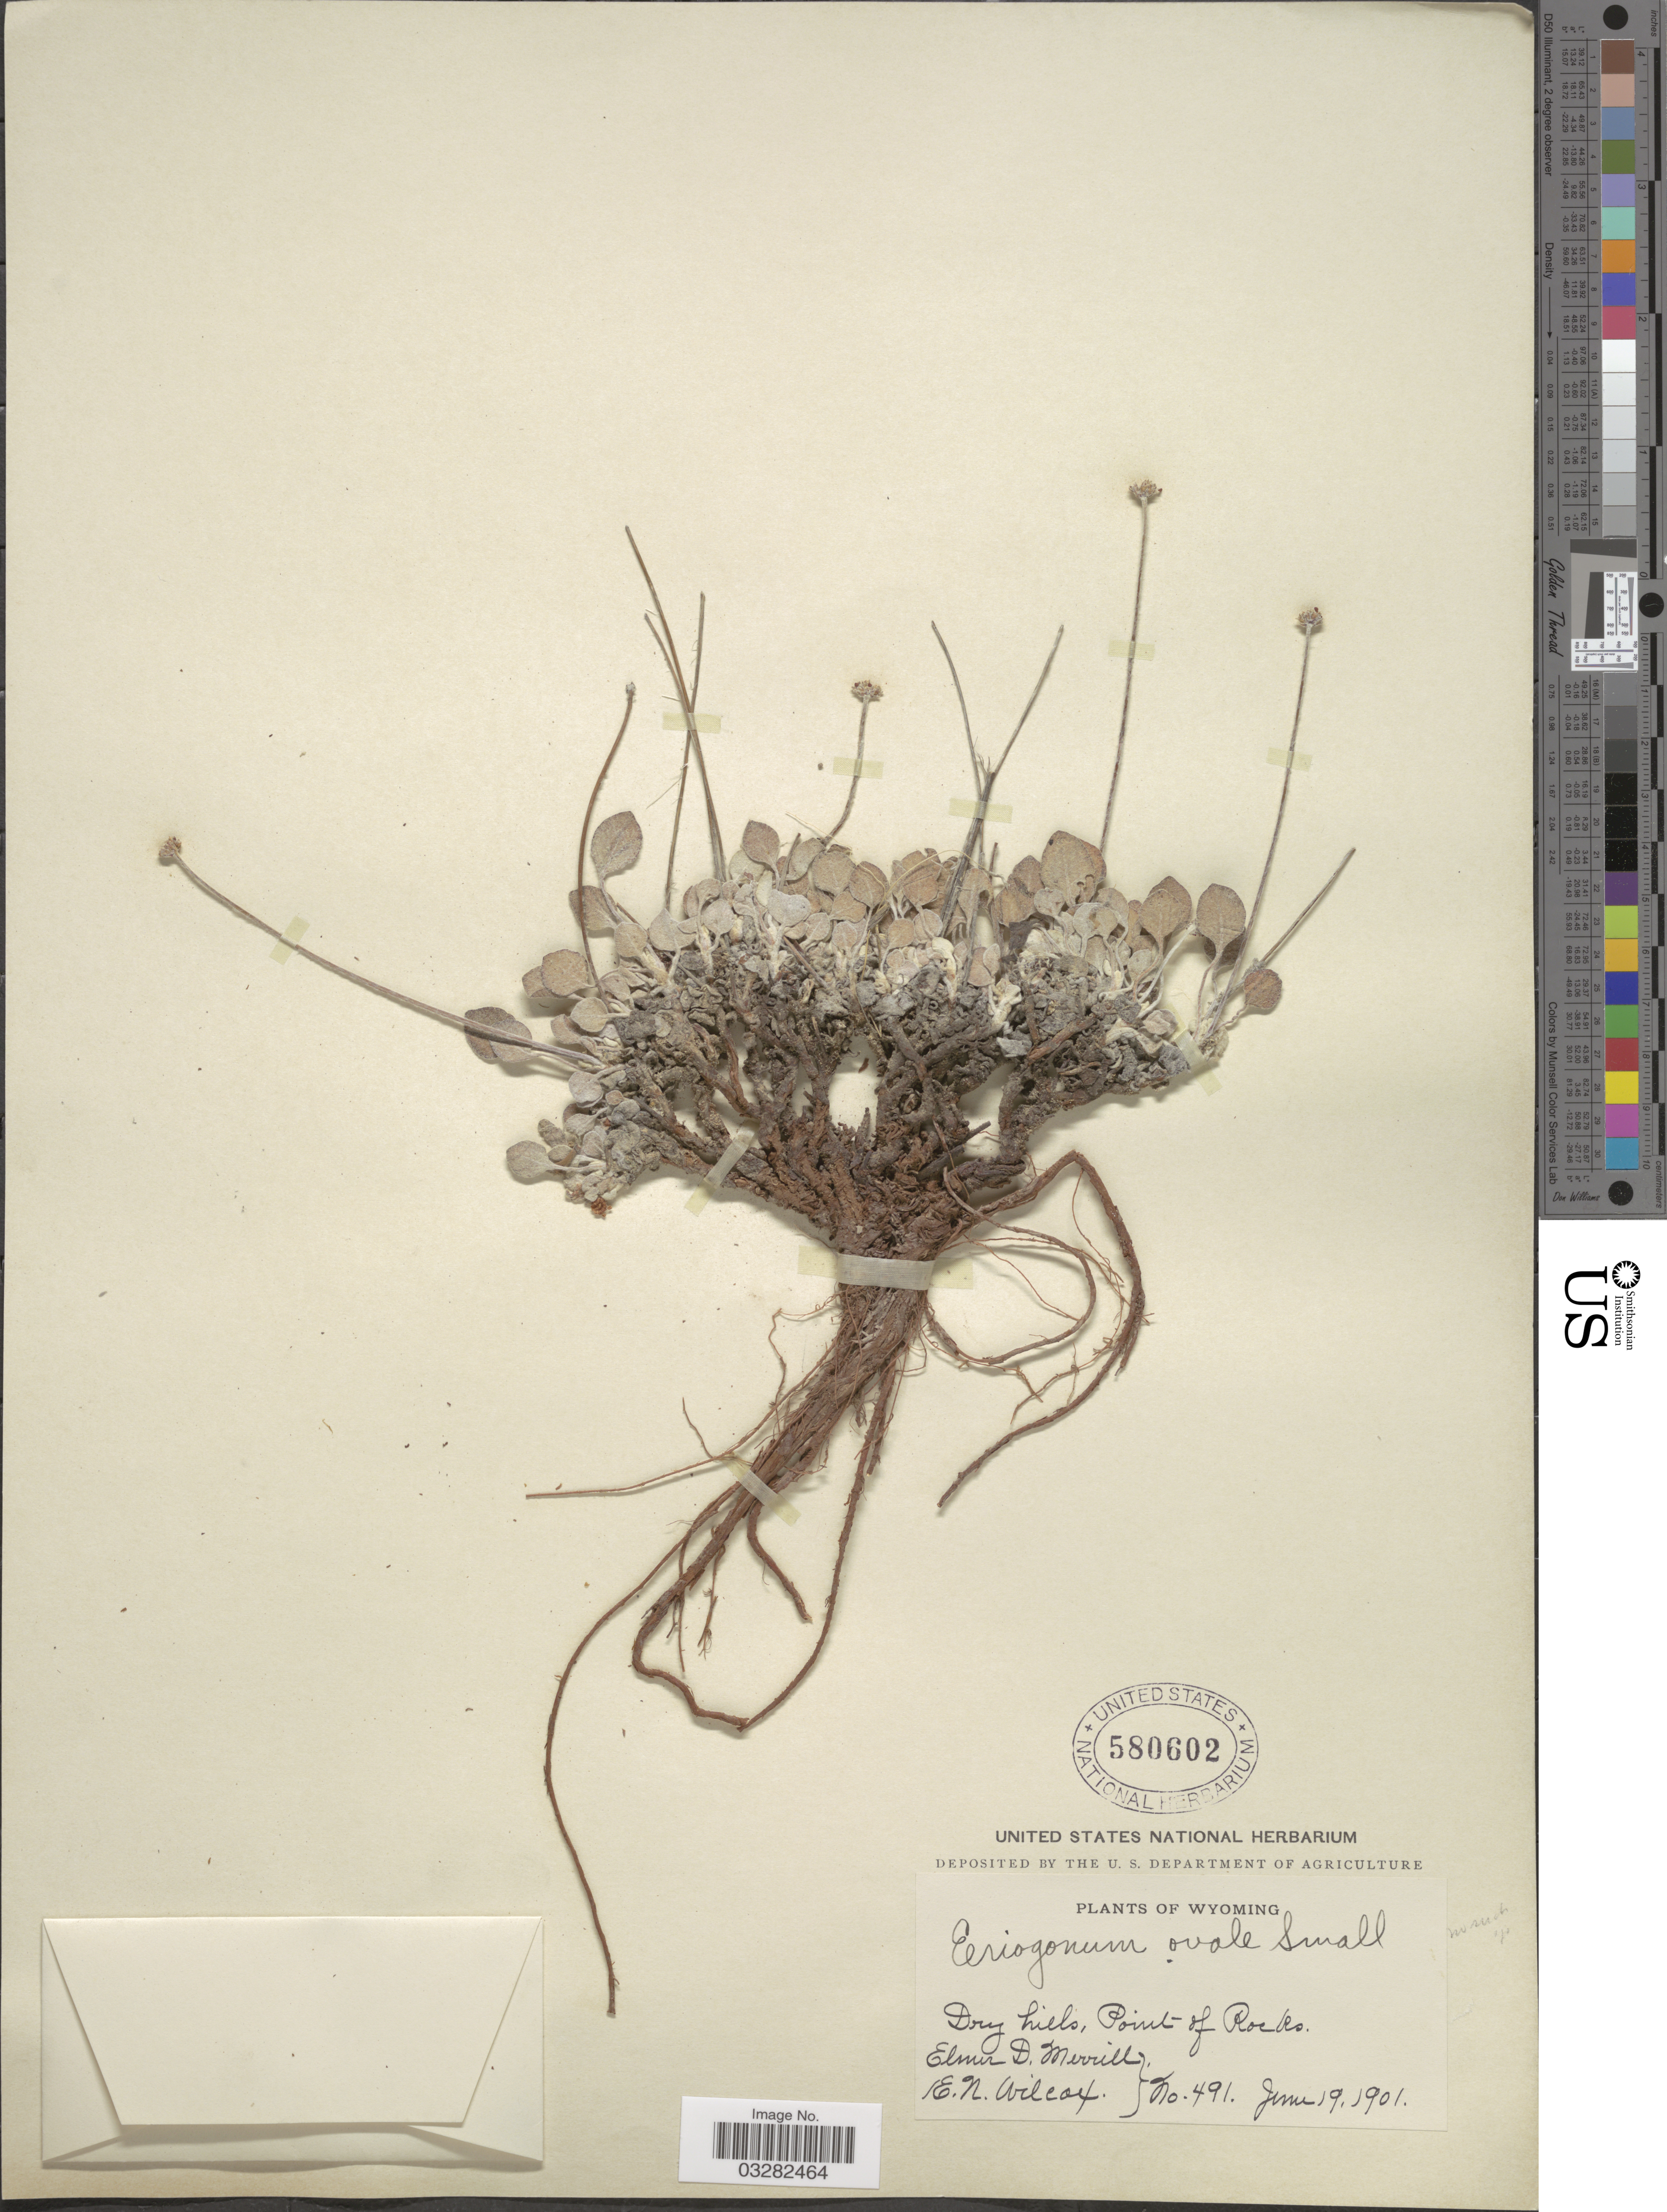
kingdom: Plantae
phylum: Tracheophyta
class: Magnoliopsida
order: Caryophyllales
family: Polygonaceae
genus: Eriogonum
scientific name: Eriogonum sp.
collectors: E. D. Merrill & E. Wilcox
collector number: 491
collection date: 1901-06-19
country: United States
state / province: Wyoming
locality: Point of Rocks.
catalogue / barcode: US 580602